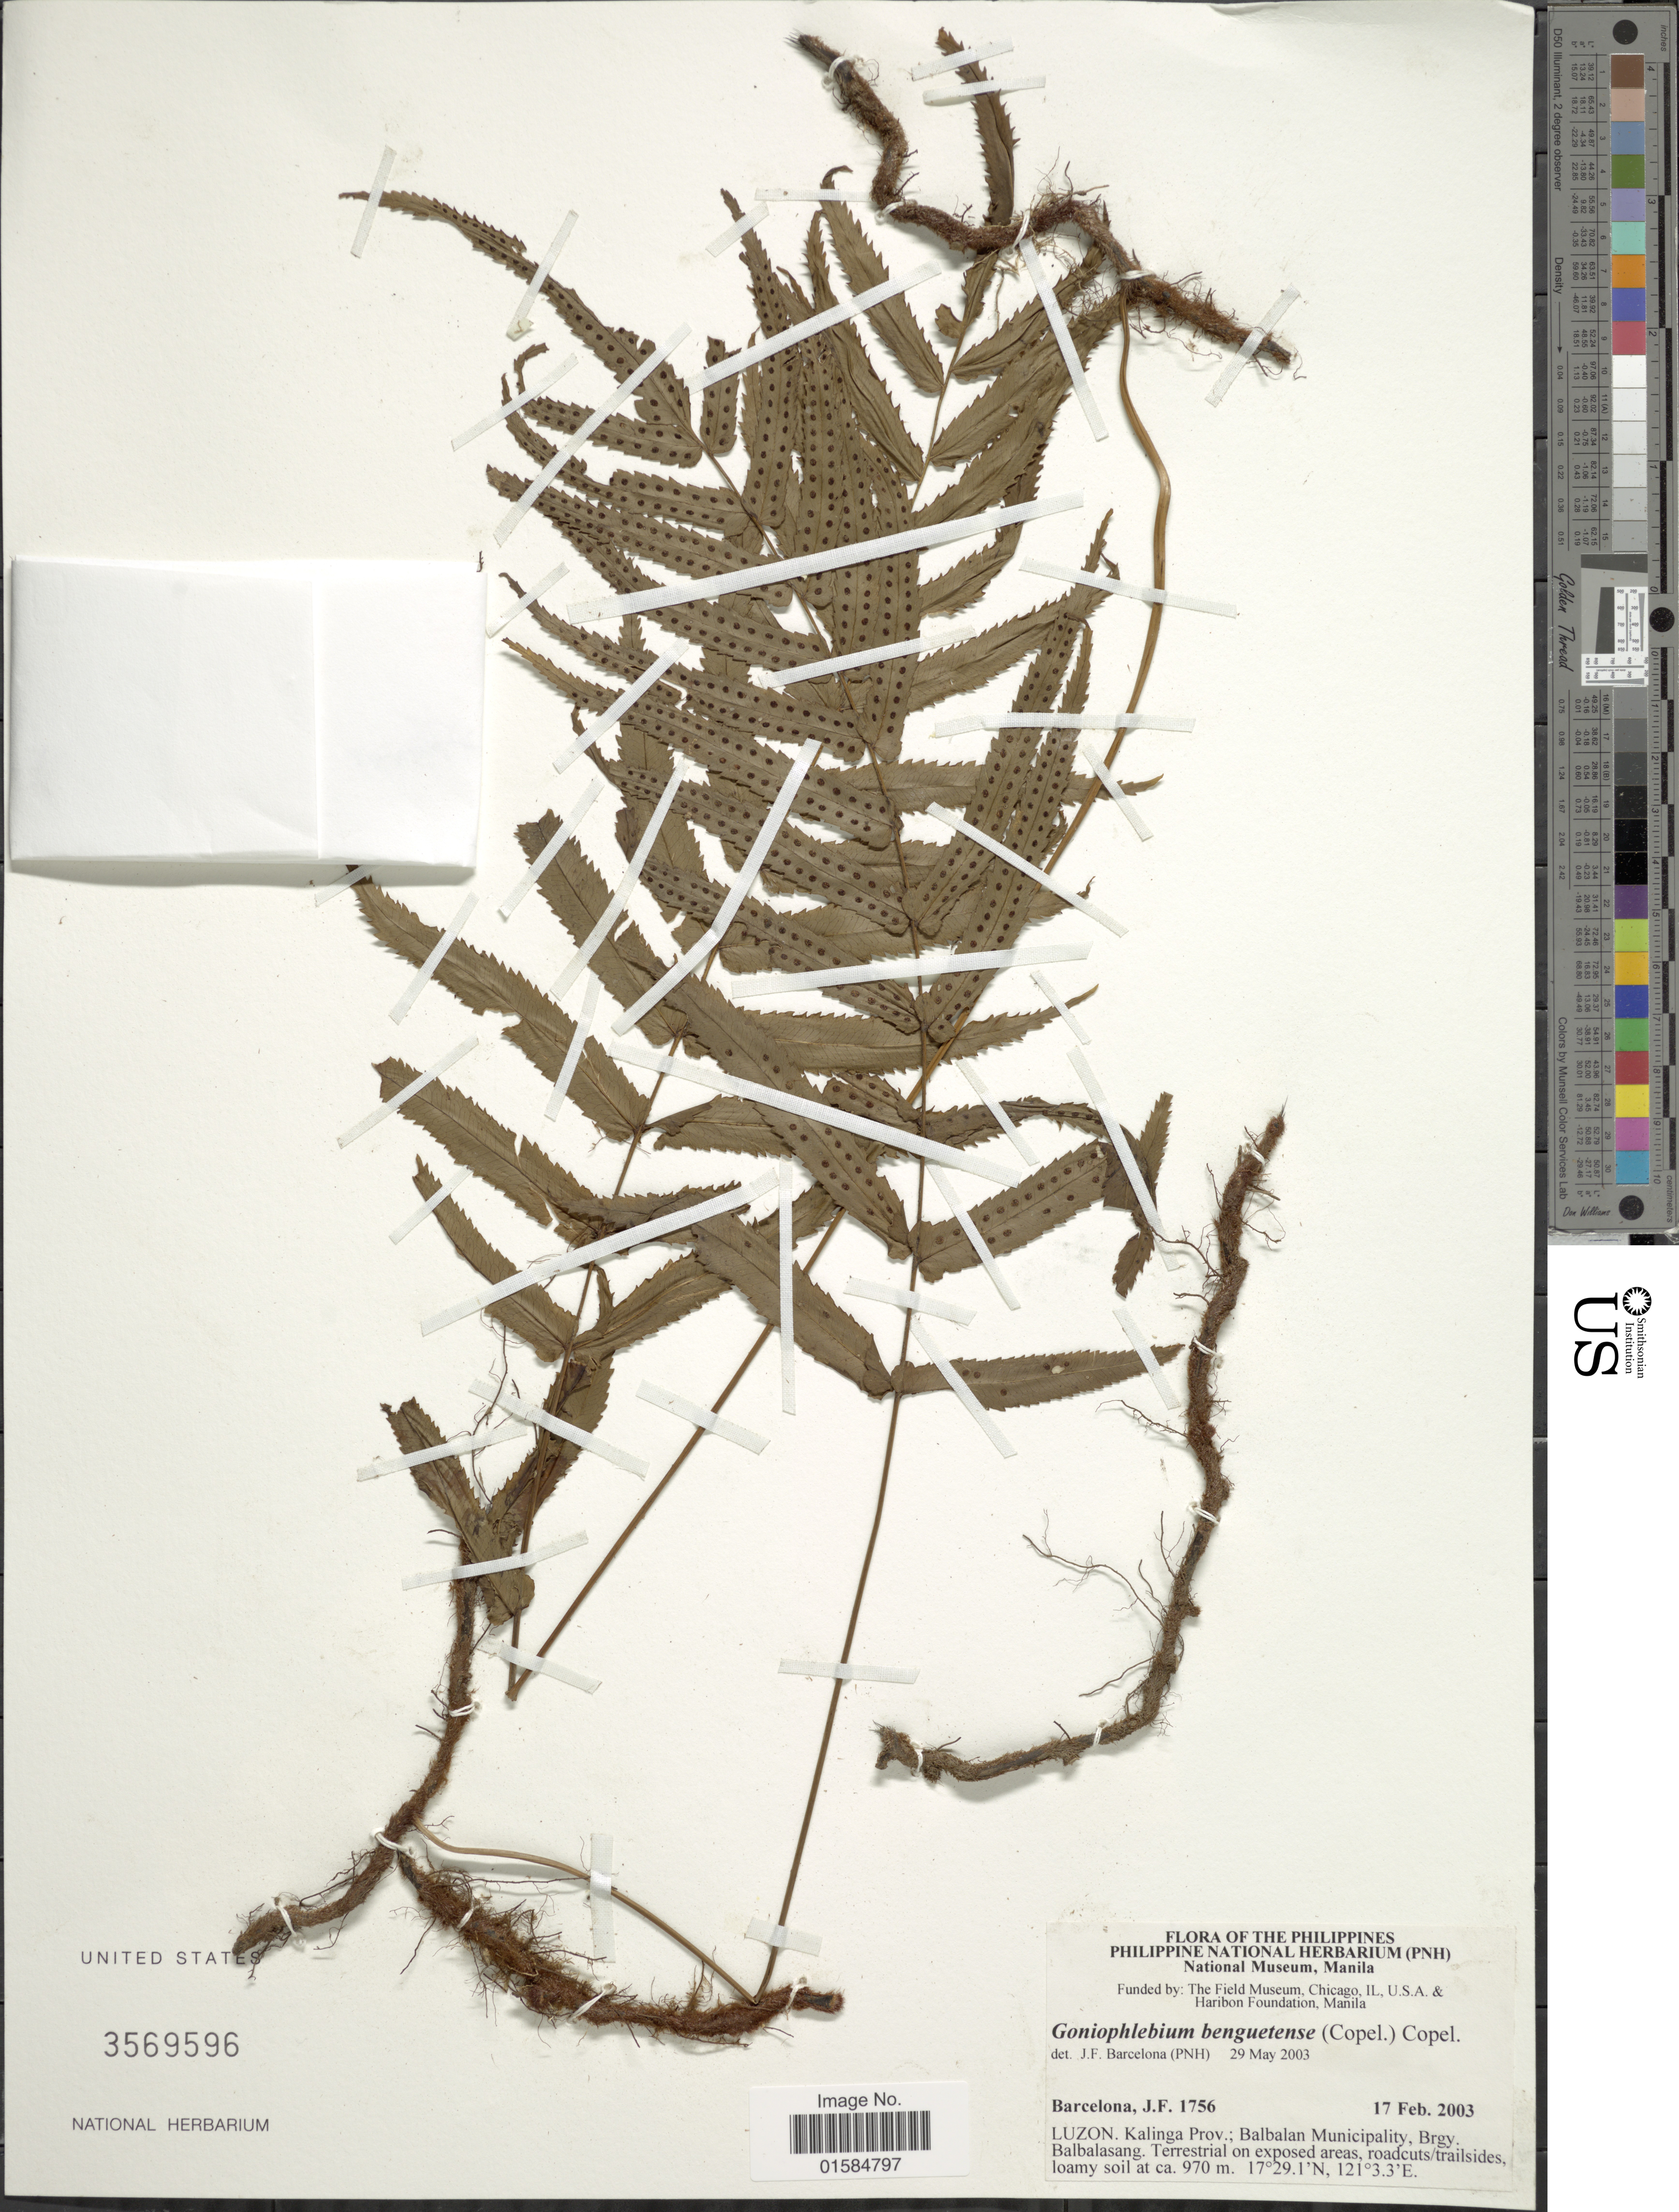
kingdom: Plantae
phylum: Tracheophyta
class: Polypodiopsida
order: Polypodiales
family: Polypodiaceae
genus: Goniophlebium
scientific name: Goniophlebium benguetense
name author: (Copel.) Copel.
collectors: J. F. Barcelona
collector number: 1756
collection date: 2003-02-17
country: Philippines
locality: Luzon, Kalinga Prov., Balbalan Municipality, Brgy. Balbalasang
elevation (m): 970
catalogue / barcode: US 2569596